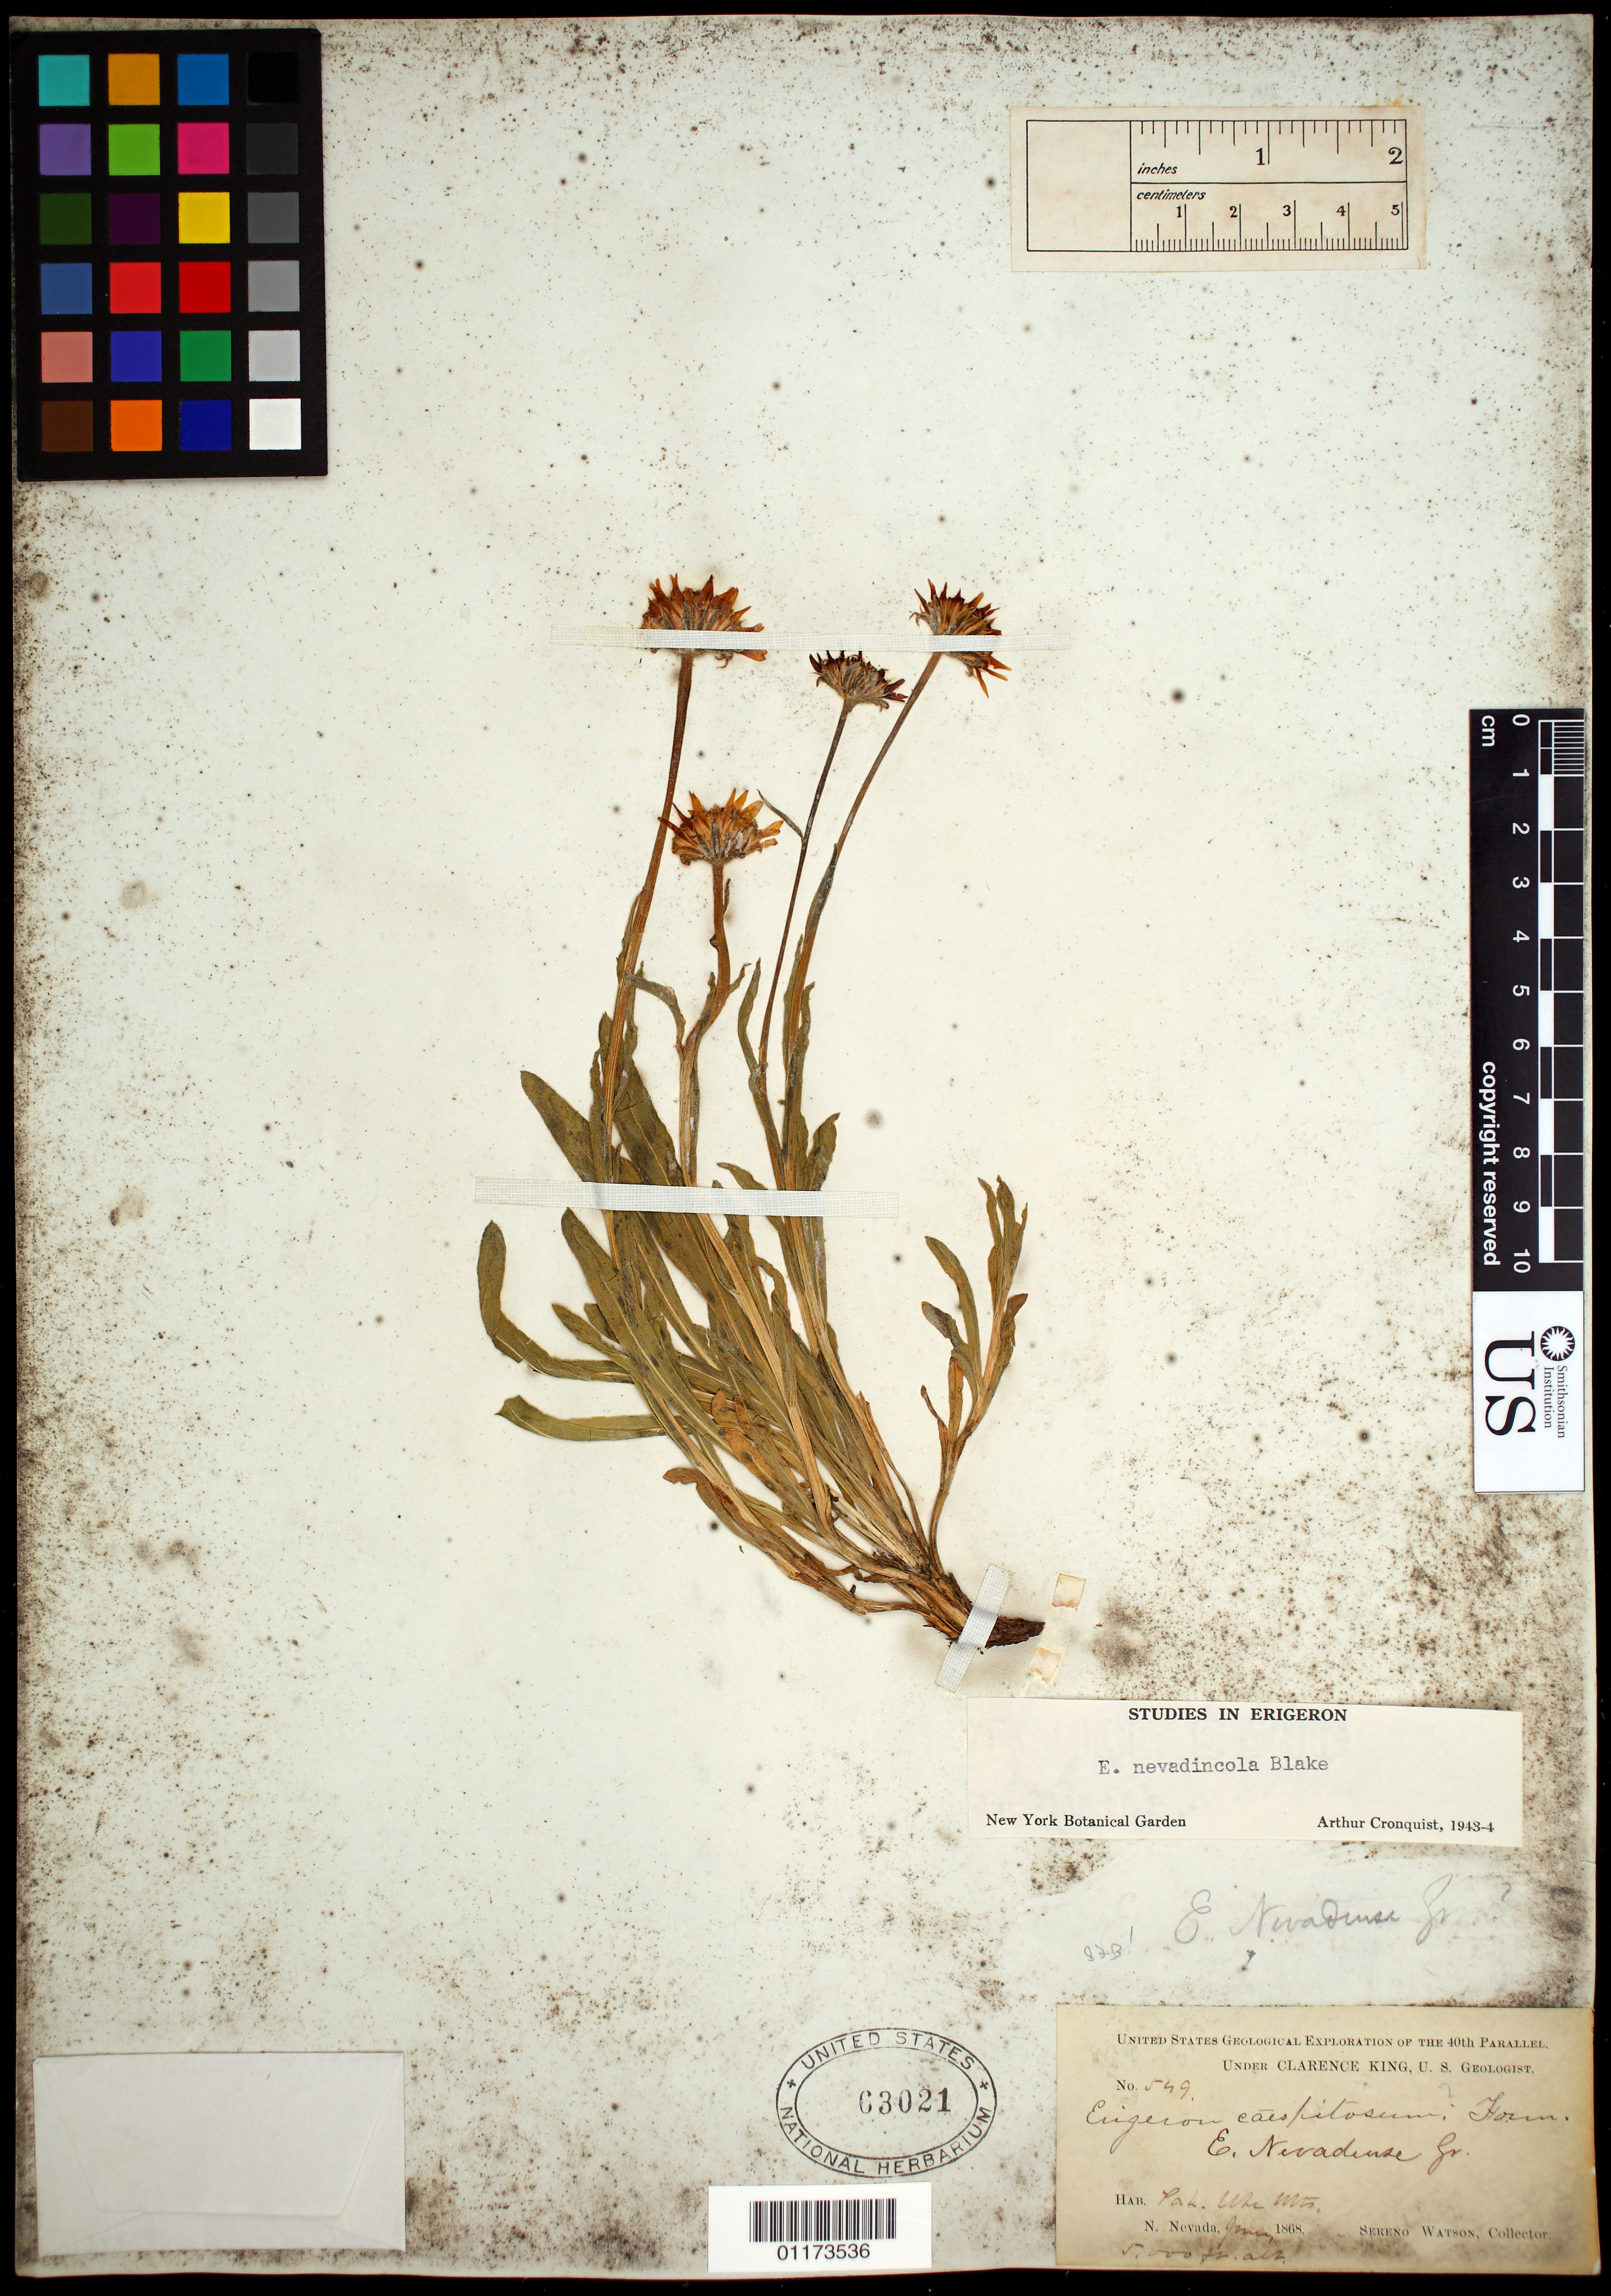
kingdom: Plantae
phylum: Tracheophyta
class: Magnoliopsida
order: Asterales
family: Asteraceae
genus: Erigeron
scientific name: Erigeron nevadincola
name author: S.F. Blake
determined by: Cronquist, A. J.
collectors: S. Watson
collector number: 549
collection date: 1868-06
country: United States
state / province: Nevada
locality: Pah Ute Mts.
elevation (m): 1524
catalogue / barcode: US 63021